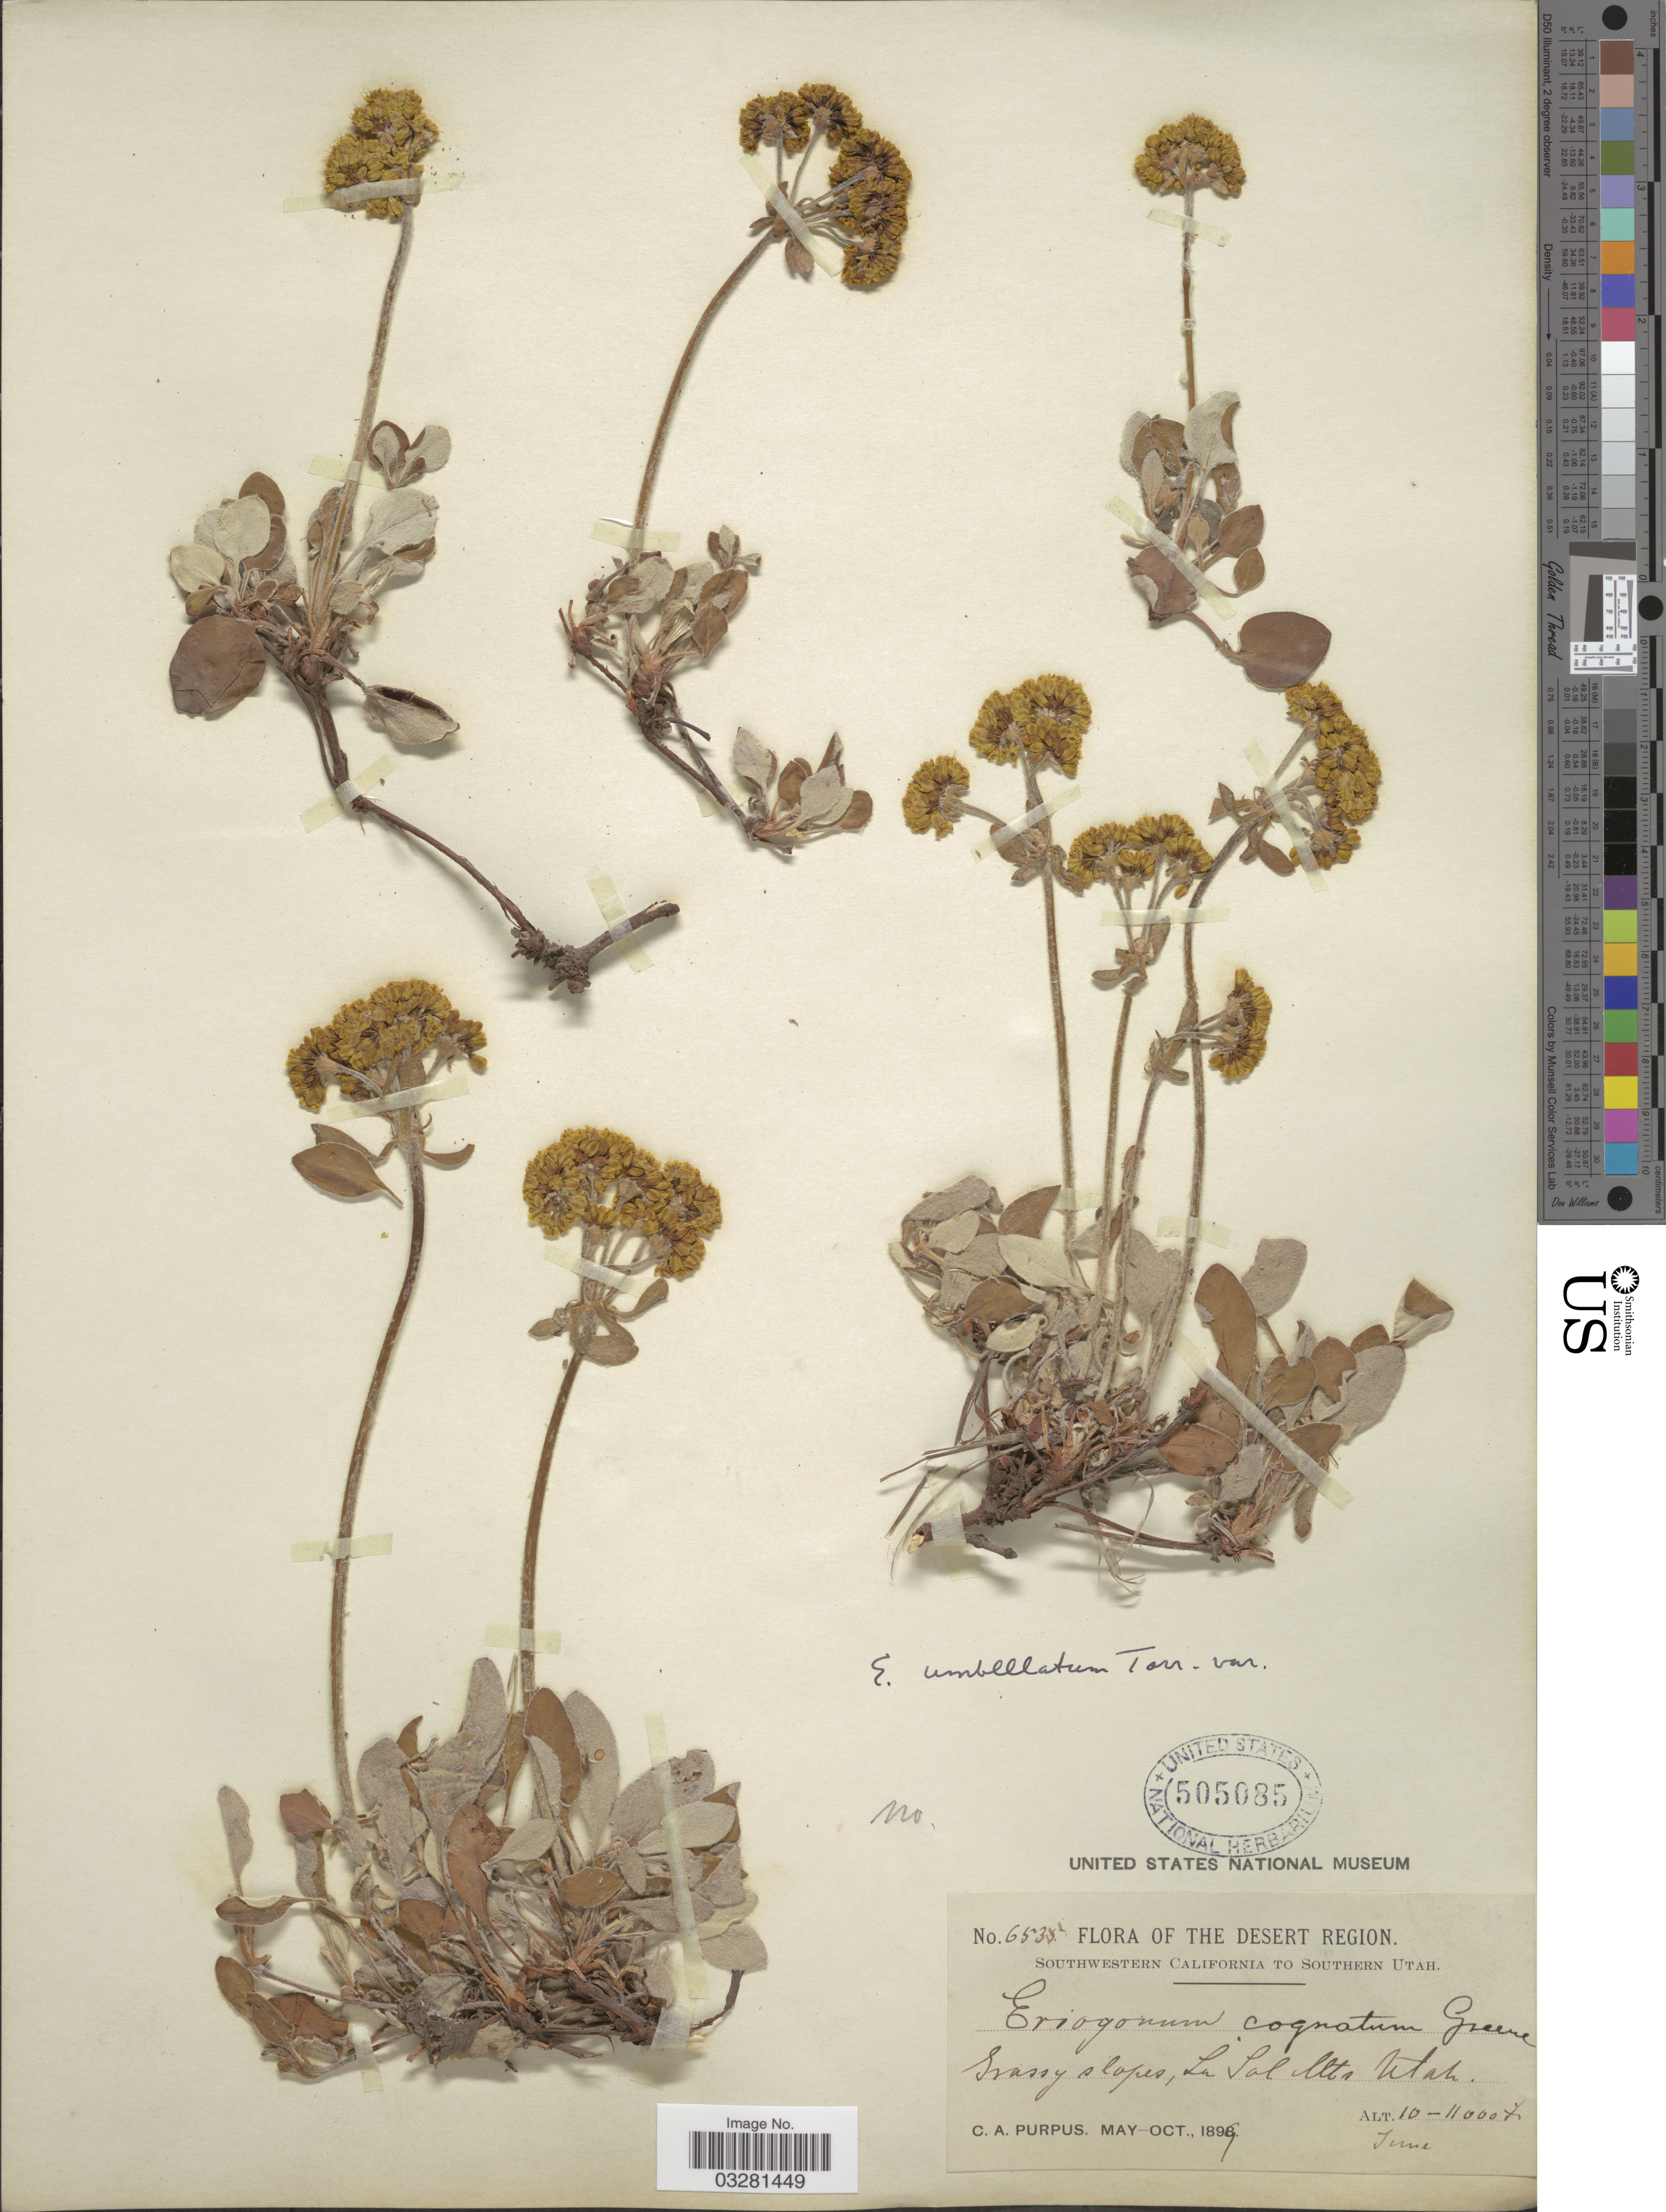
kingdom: Plantae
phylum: Tracheophyta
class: Magnoliopsida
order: Caryophyllales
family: Polygonaceae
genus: Eriogonum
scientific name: Eriogonum umbellatum var. umbellatum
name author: Torr.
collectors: C. A. Purpus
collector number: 6535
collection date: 1899-06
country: United States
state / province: Utah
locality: The Desert Region. Southern Utah. La Sal Mts.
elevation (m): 3048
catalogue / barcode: US 505085